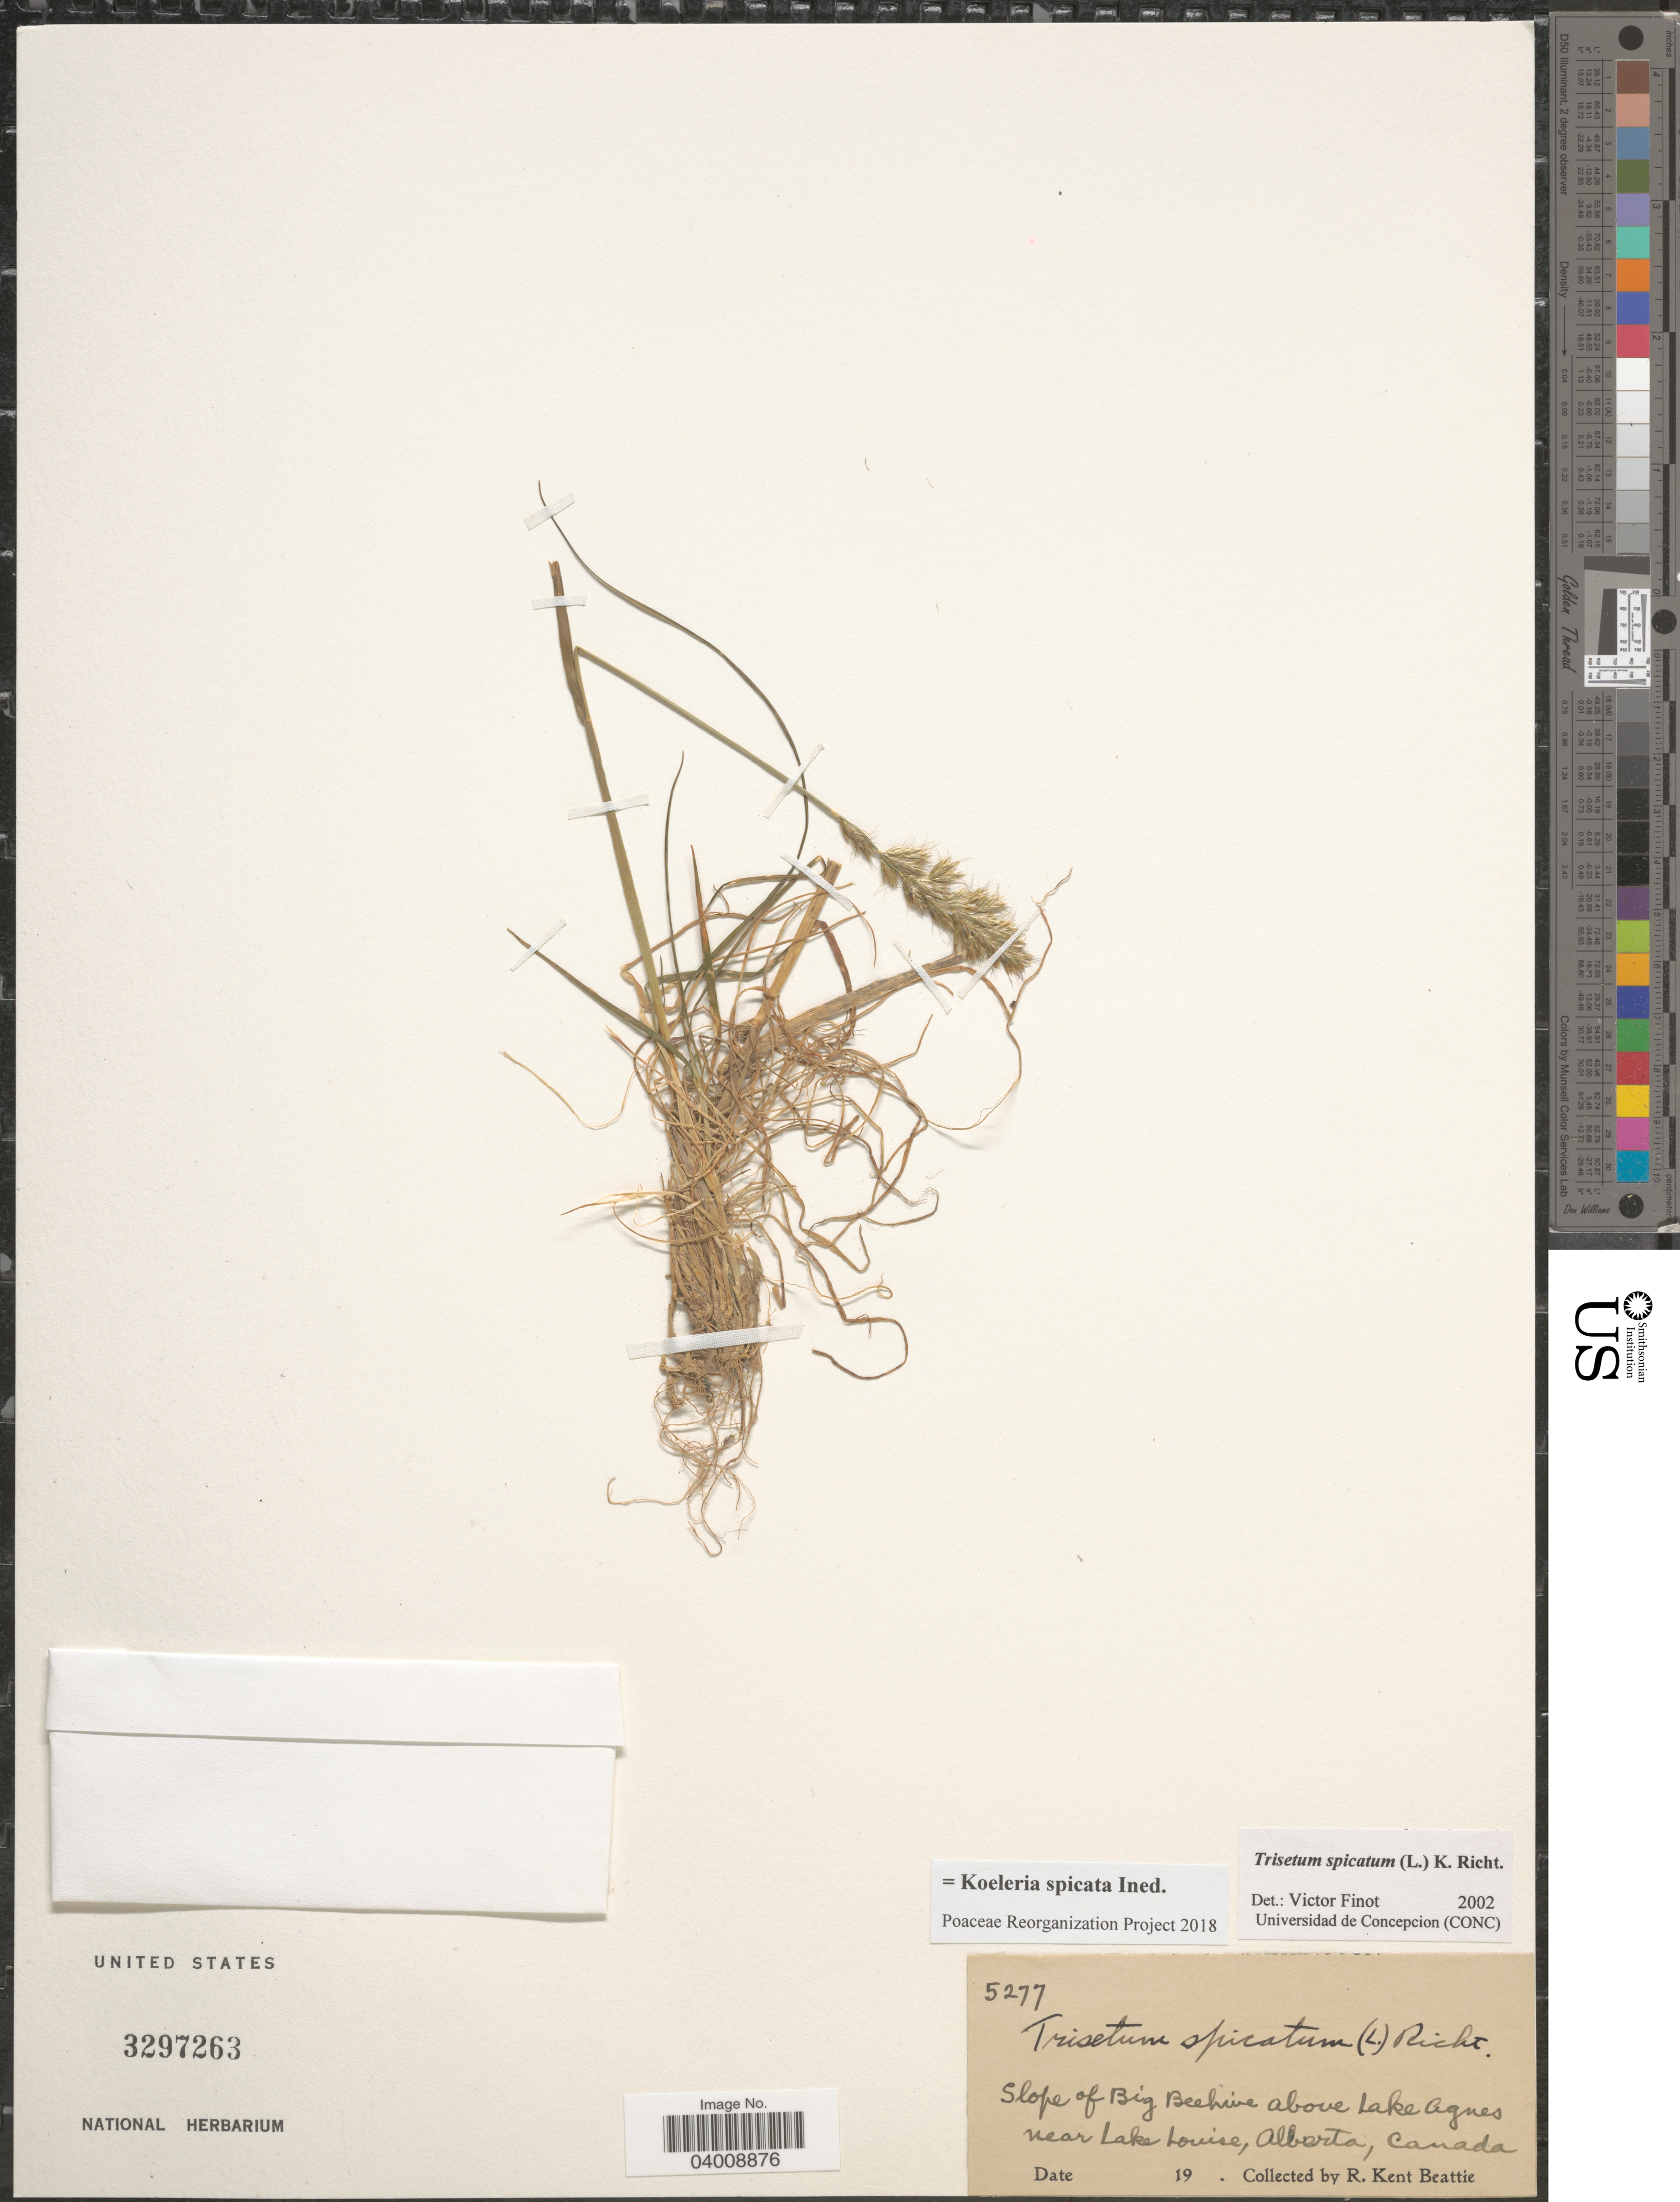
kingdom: Plantae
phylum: Tracheophyta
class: Liliopsida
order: Poales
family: Poaceae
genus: Koeleria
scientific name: Koeleria spicata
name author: (L.) Barberá et al.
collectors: R. K. Beattie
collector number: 5277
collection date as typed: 19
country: Canada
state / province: Alberta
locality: Slope of Big Beehive above Lake Agnes near Lake Louise.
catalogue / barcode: US 3297263